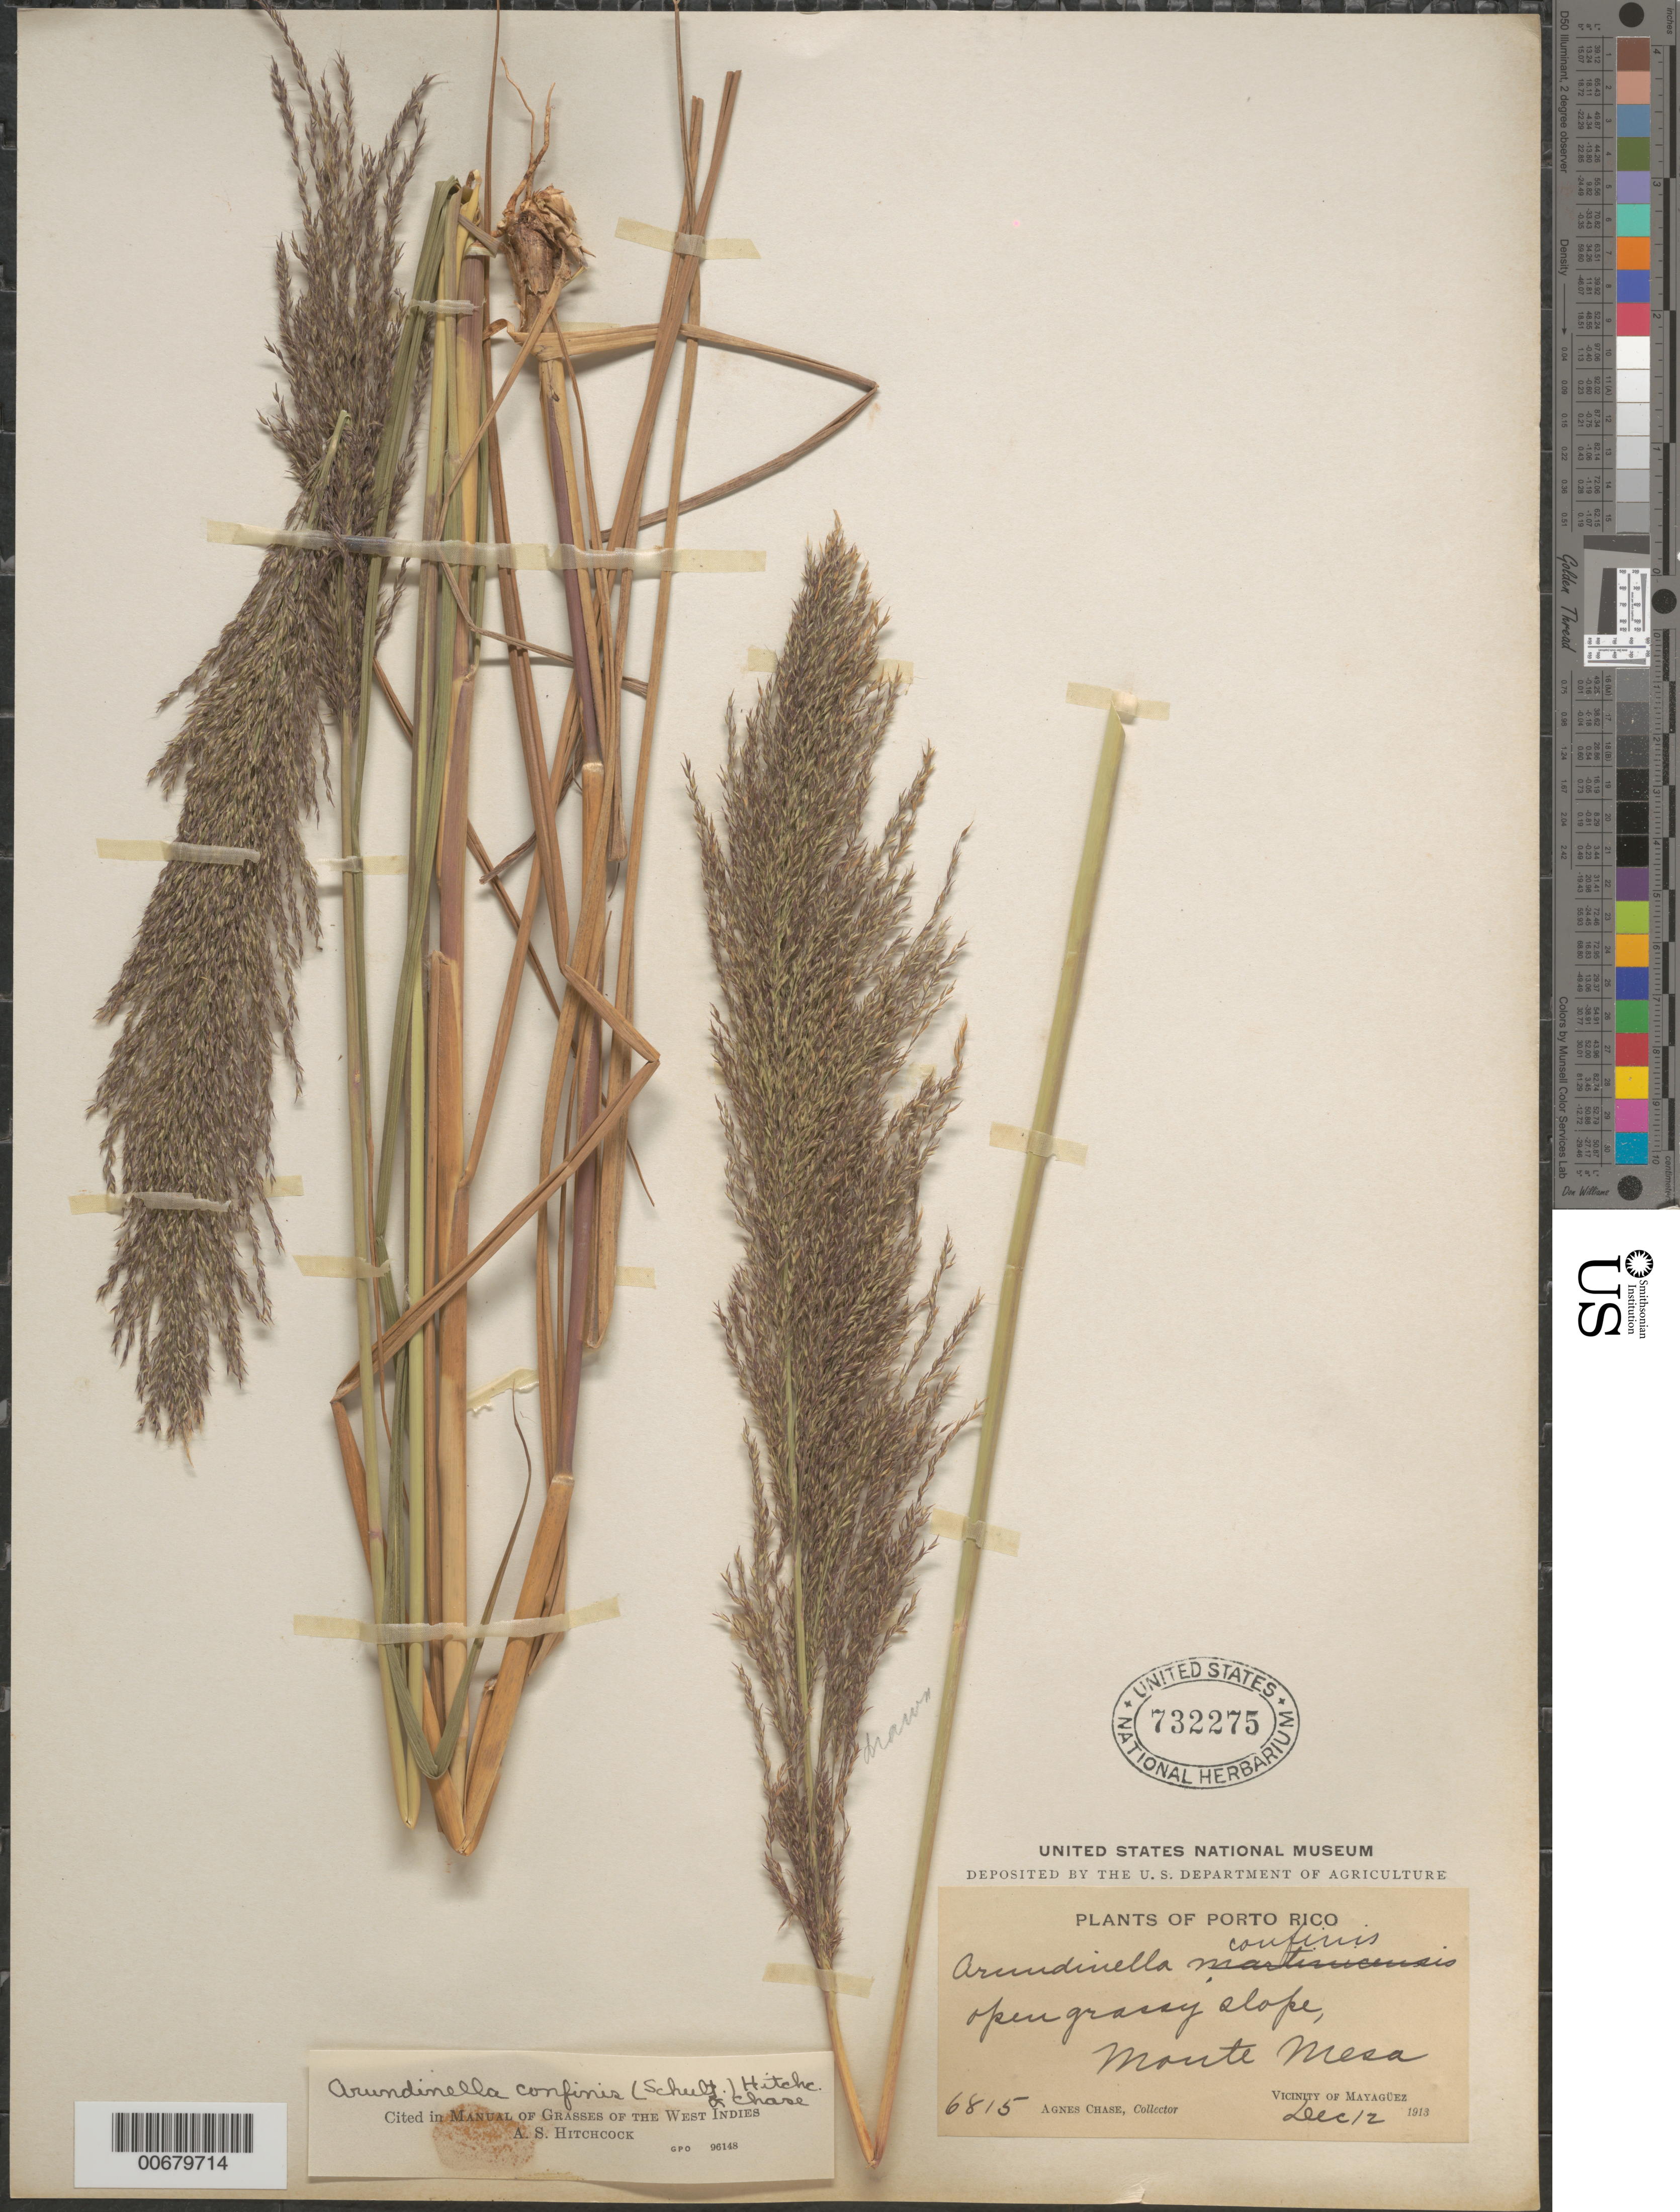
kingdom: Plantae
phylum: Tracheophyta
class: Liliopsida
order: Poales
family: Poaceae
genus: Arundinella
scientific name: Arundinella hispida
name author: (Humb. & Bonpl. ex Willd.) Kuntze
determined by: Hitchcock, Albert S.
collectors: A. Chase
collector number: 6815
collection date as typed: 12 Dec 1913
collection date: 1913-12-12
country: Puerto Rico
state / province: Mayagüez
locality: Monte Mesa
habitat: Open grassy slope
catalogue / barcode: US 732275